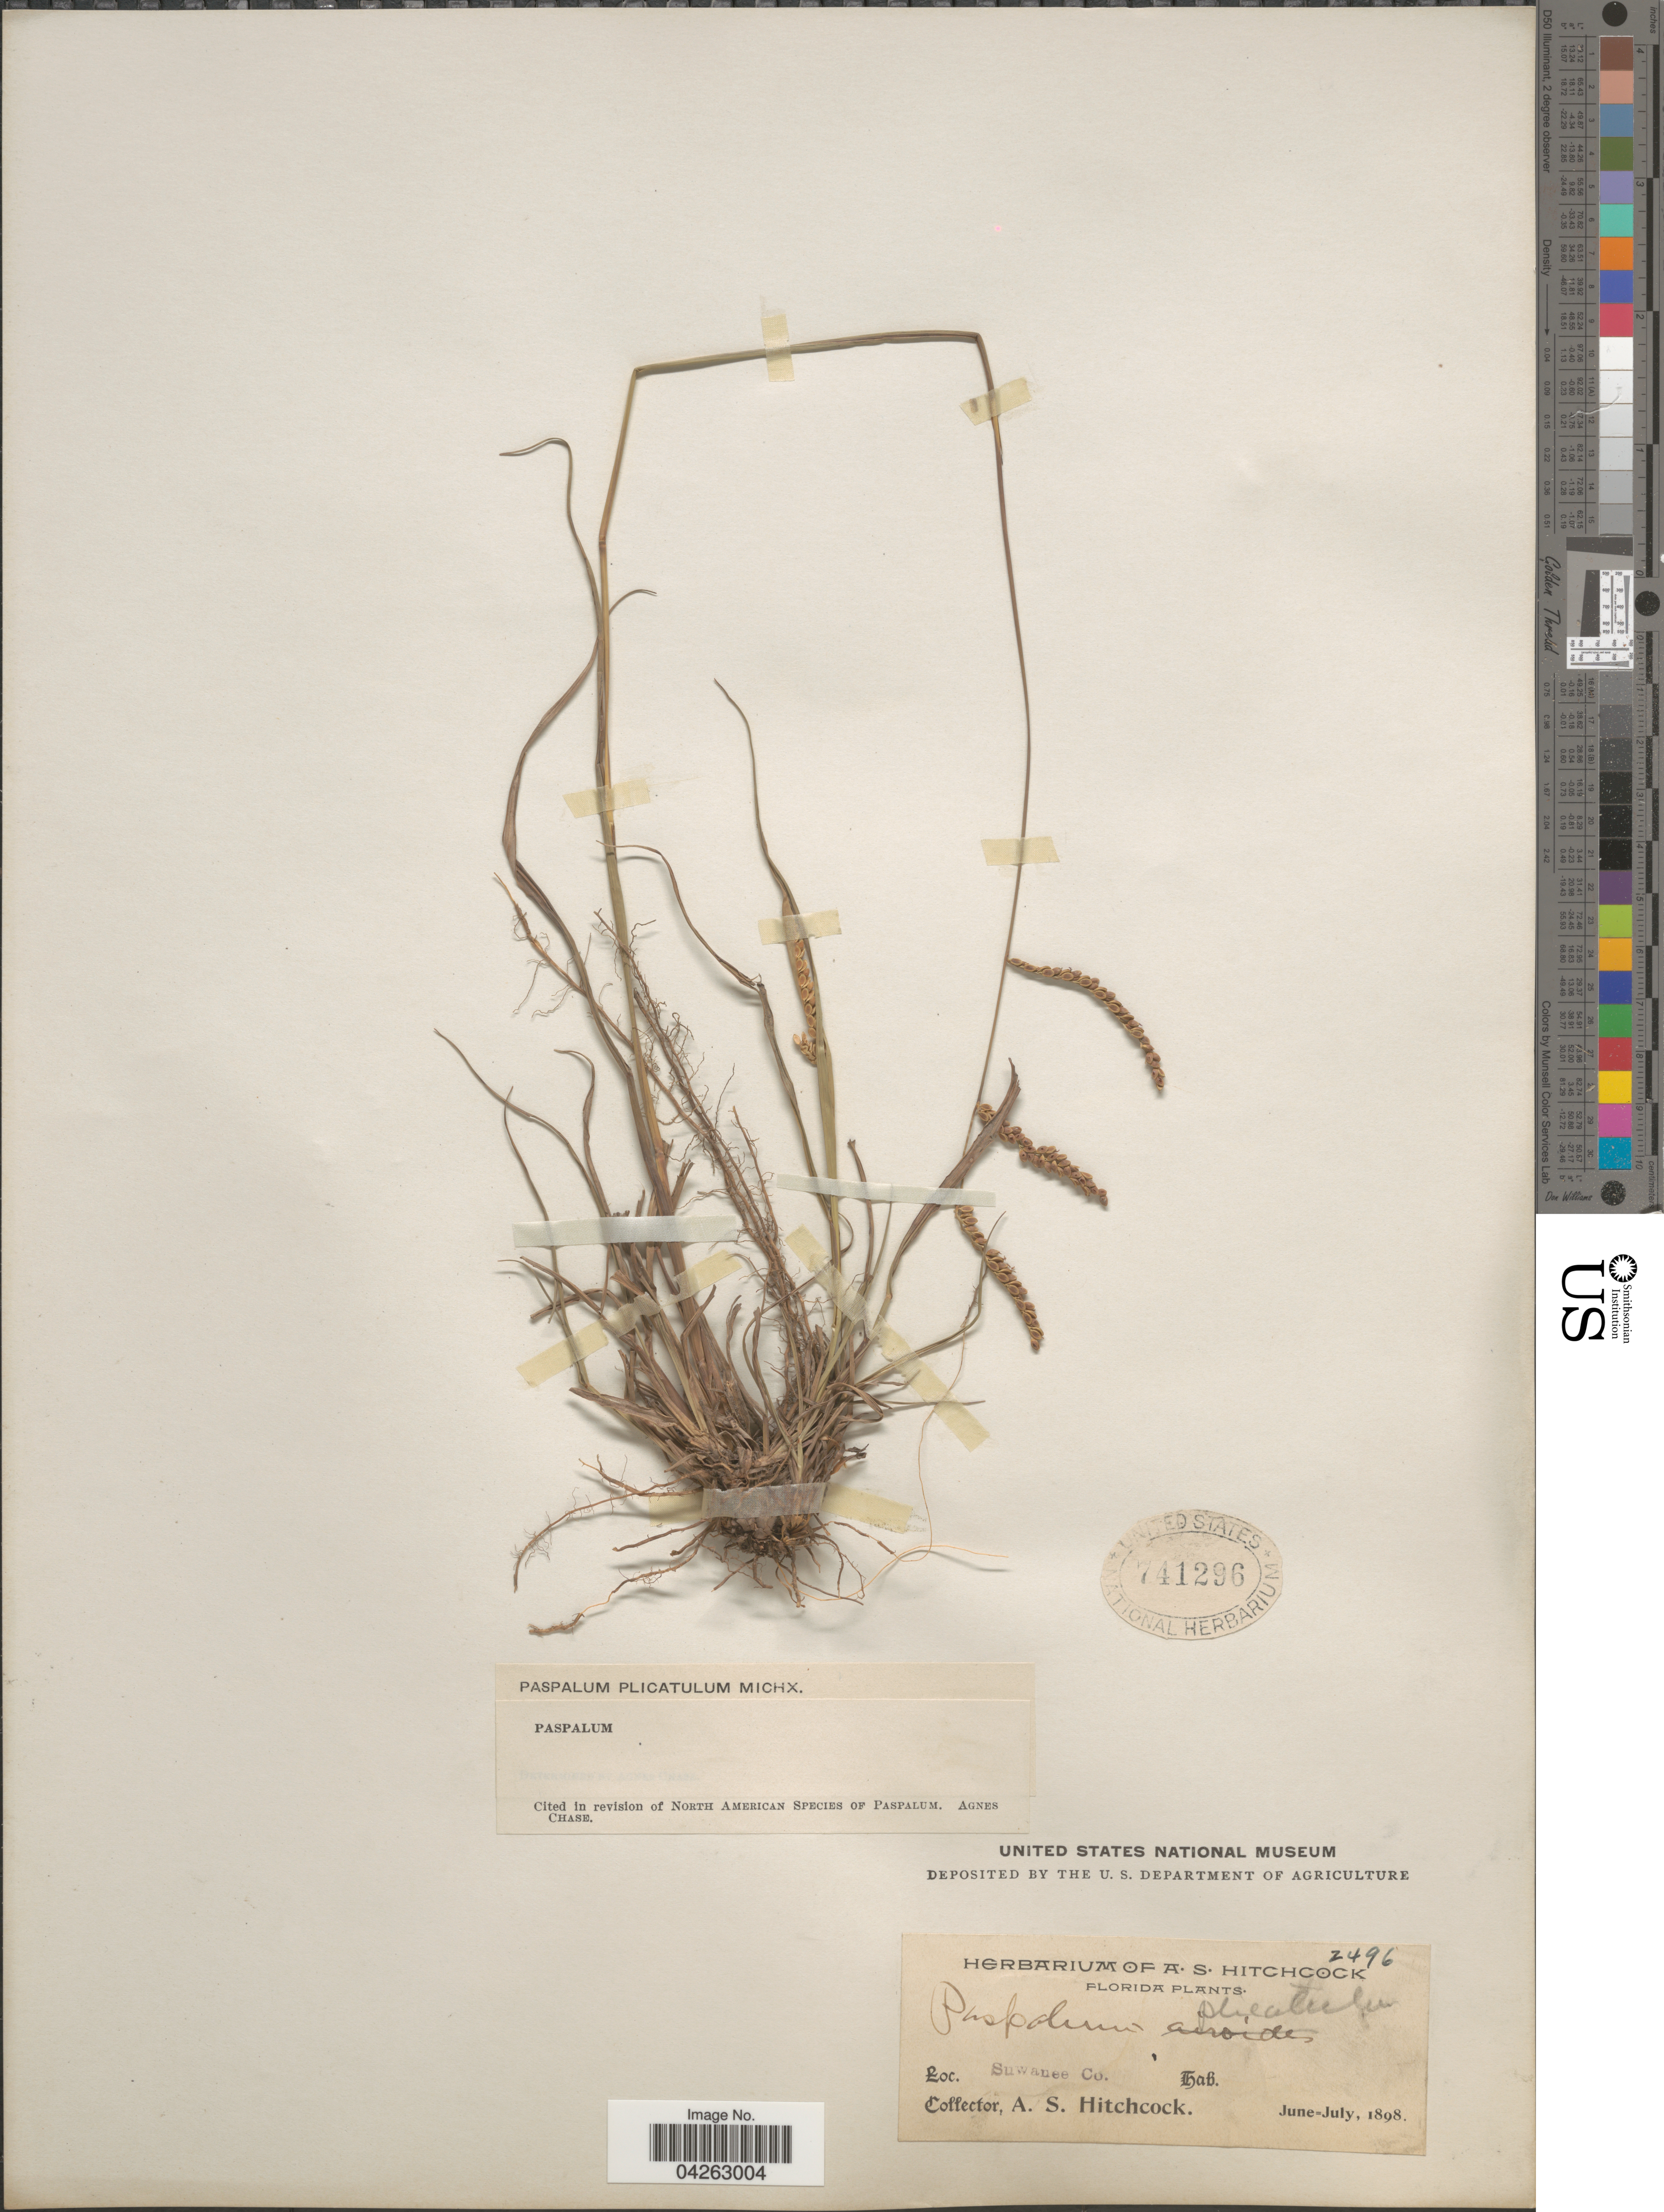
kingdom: Plantae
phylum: Tracheophyta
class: Liliopsida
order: Poales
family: Poaceae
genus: Paspalum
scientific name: Paspalum plicatulum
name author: Michx.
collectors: A. S. Hitchcock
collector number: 2496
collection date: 1898-06/1898-07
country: United States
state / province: Florida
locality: Suwanee Co.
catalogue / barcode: US 741296